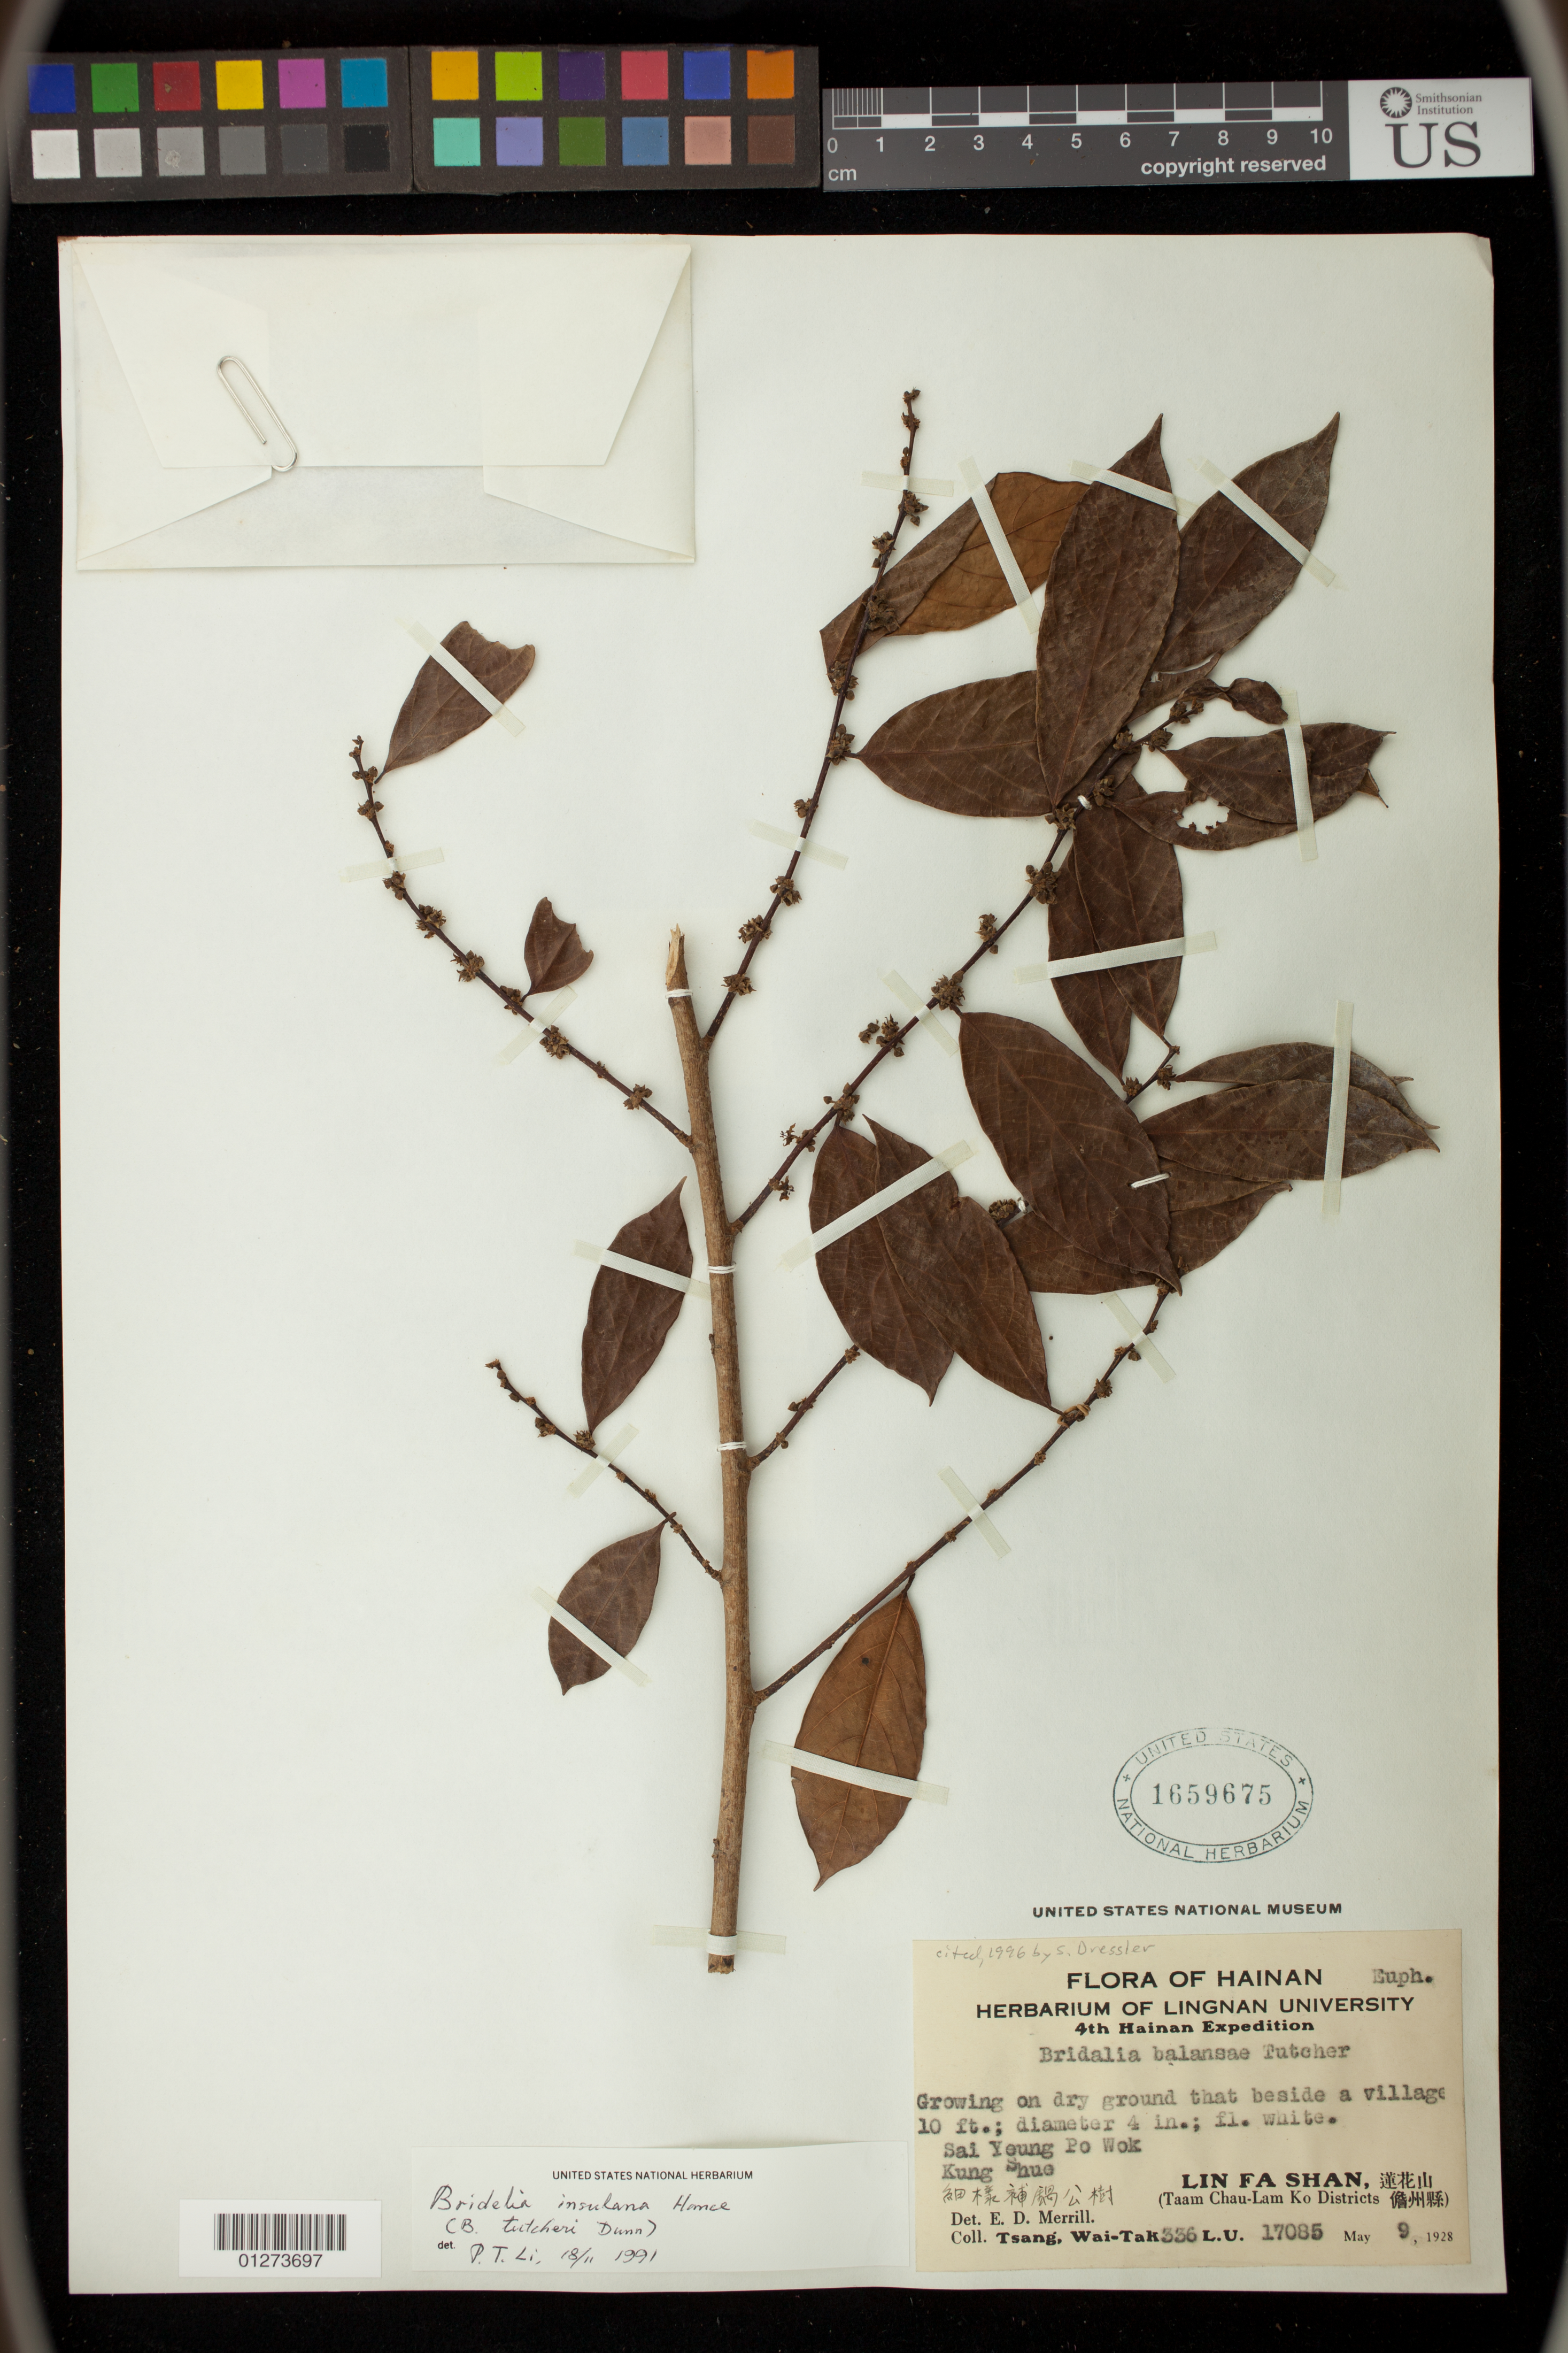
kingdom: Plantae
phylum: Tracheophyta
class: Magnoliopsida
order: Malpighiales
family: Phyllanthaceae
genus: Bridelia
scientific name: Bridelia balansae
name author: Tutcher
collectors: W. T. Tsang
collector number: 336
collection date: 1928-05-09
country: China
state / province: Hainan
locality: Sai Yeung Po Wok.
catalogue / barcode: US 1659675